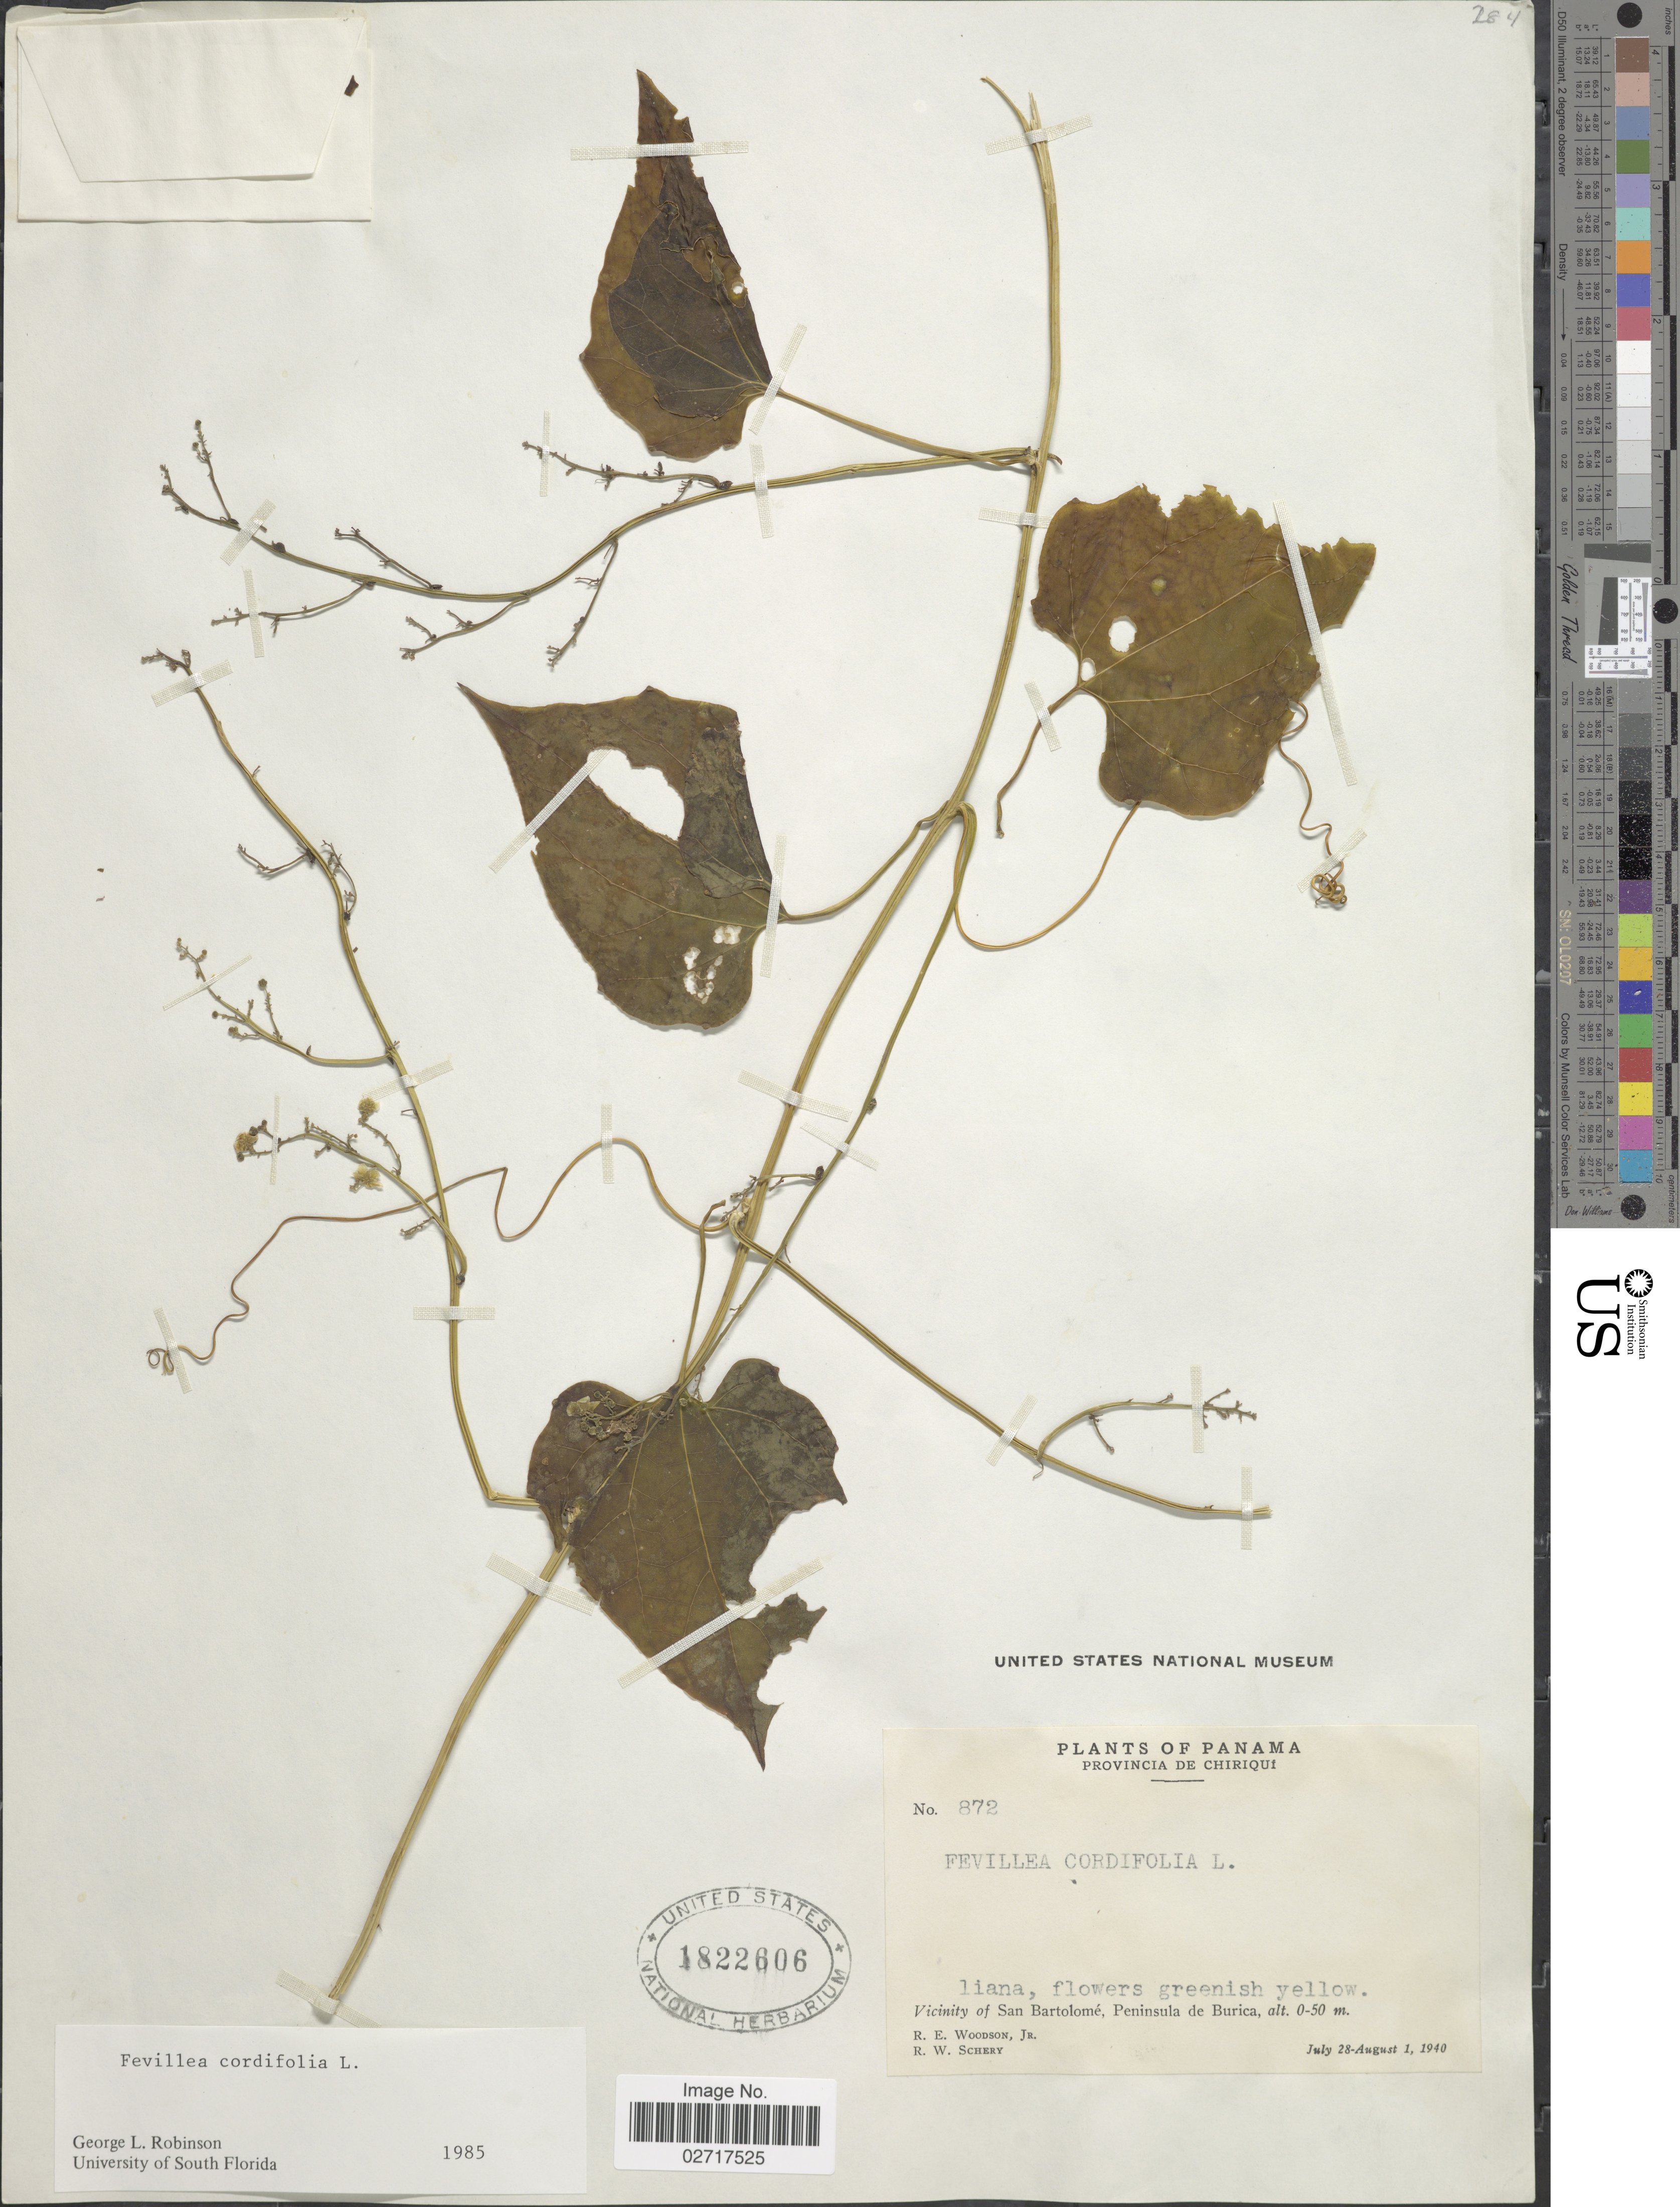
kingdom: Plantae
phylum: Tracheophyta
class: Magnoliopsida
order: Cucurbitales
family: Cucurbitaceae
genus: Fevillea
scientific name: Fevillea cordifolia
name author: L.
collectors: R. E. Woodson & R. W. Schery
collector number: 872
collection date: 1940-07-28/1940-08-01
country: Panama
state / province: Chiriqui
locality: Vicinity of San Bartolomé, Peninsula de Burica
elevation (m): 0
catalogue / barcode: US 1822606